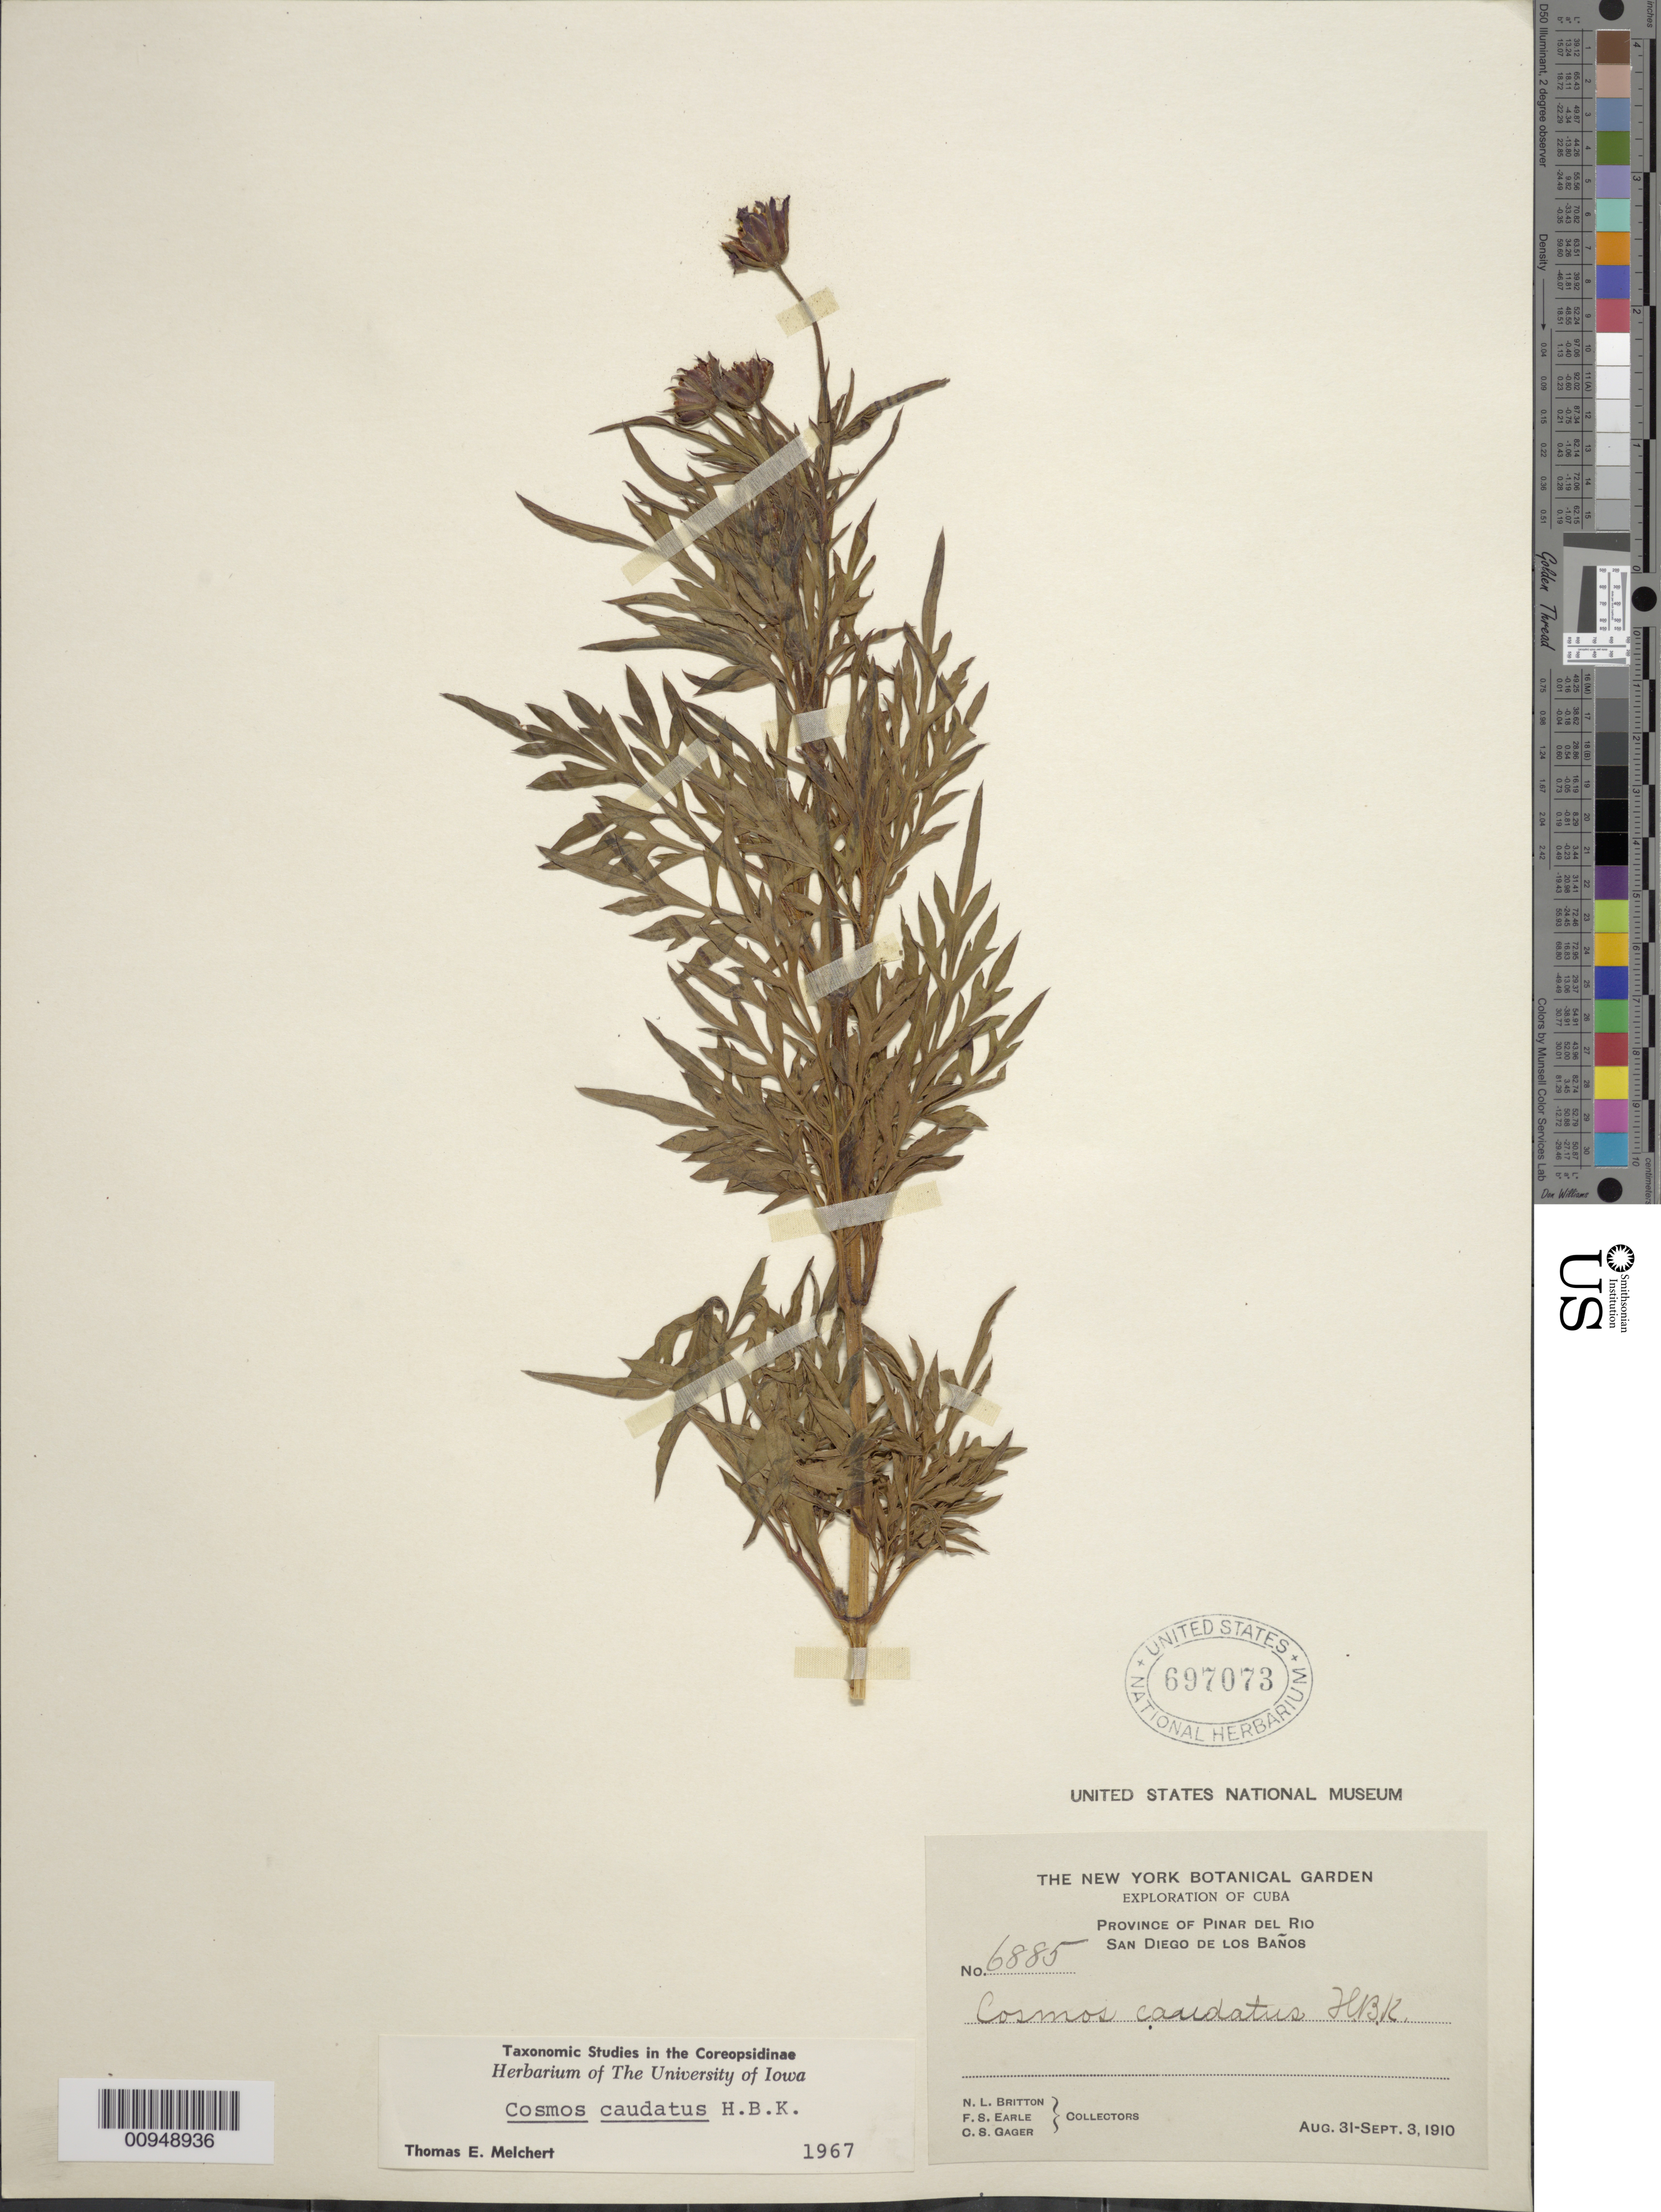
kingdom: Plantae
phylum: Tracheophyta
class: Magnoliopsida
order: Asterales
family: Asteraceae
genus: Cosmos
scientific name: Cosmos caudatus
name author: Kunth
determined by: Melchert, T. E.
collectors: N. Britton, F. S. Earle & C. Gager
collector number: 6885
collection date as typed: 31 Aug 1910 to 03 Sep 1910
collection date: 1910-08-31/1910-09-03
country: Cuba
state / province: Pinar del Rio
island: Cuba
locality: San Diego de los Baños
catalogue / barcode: US 697073